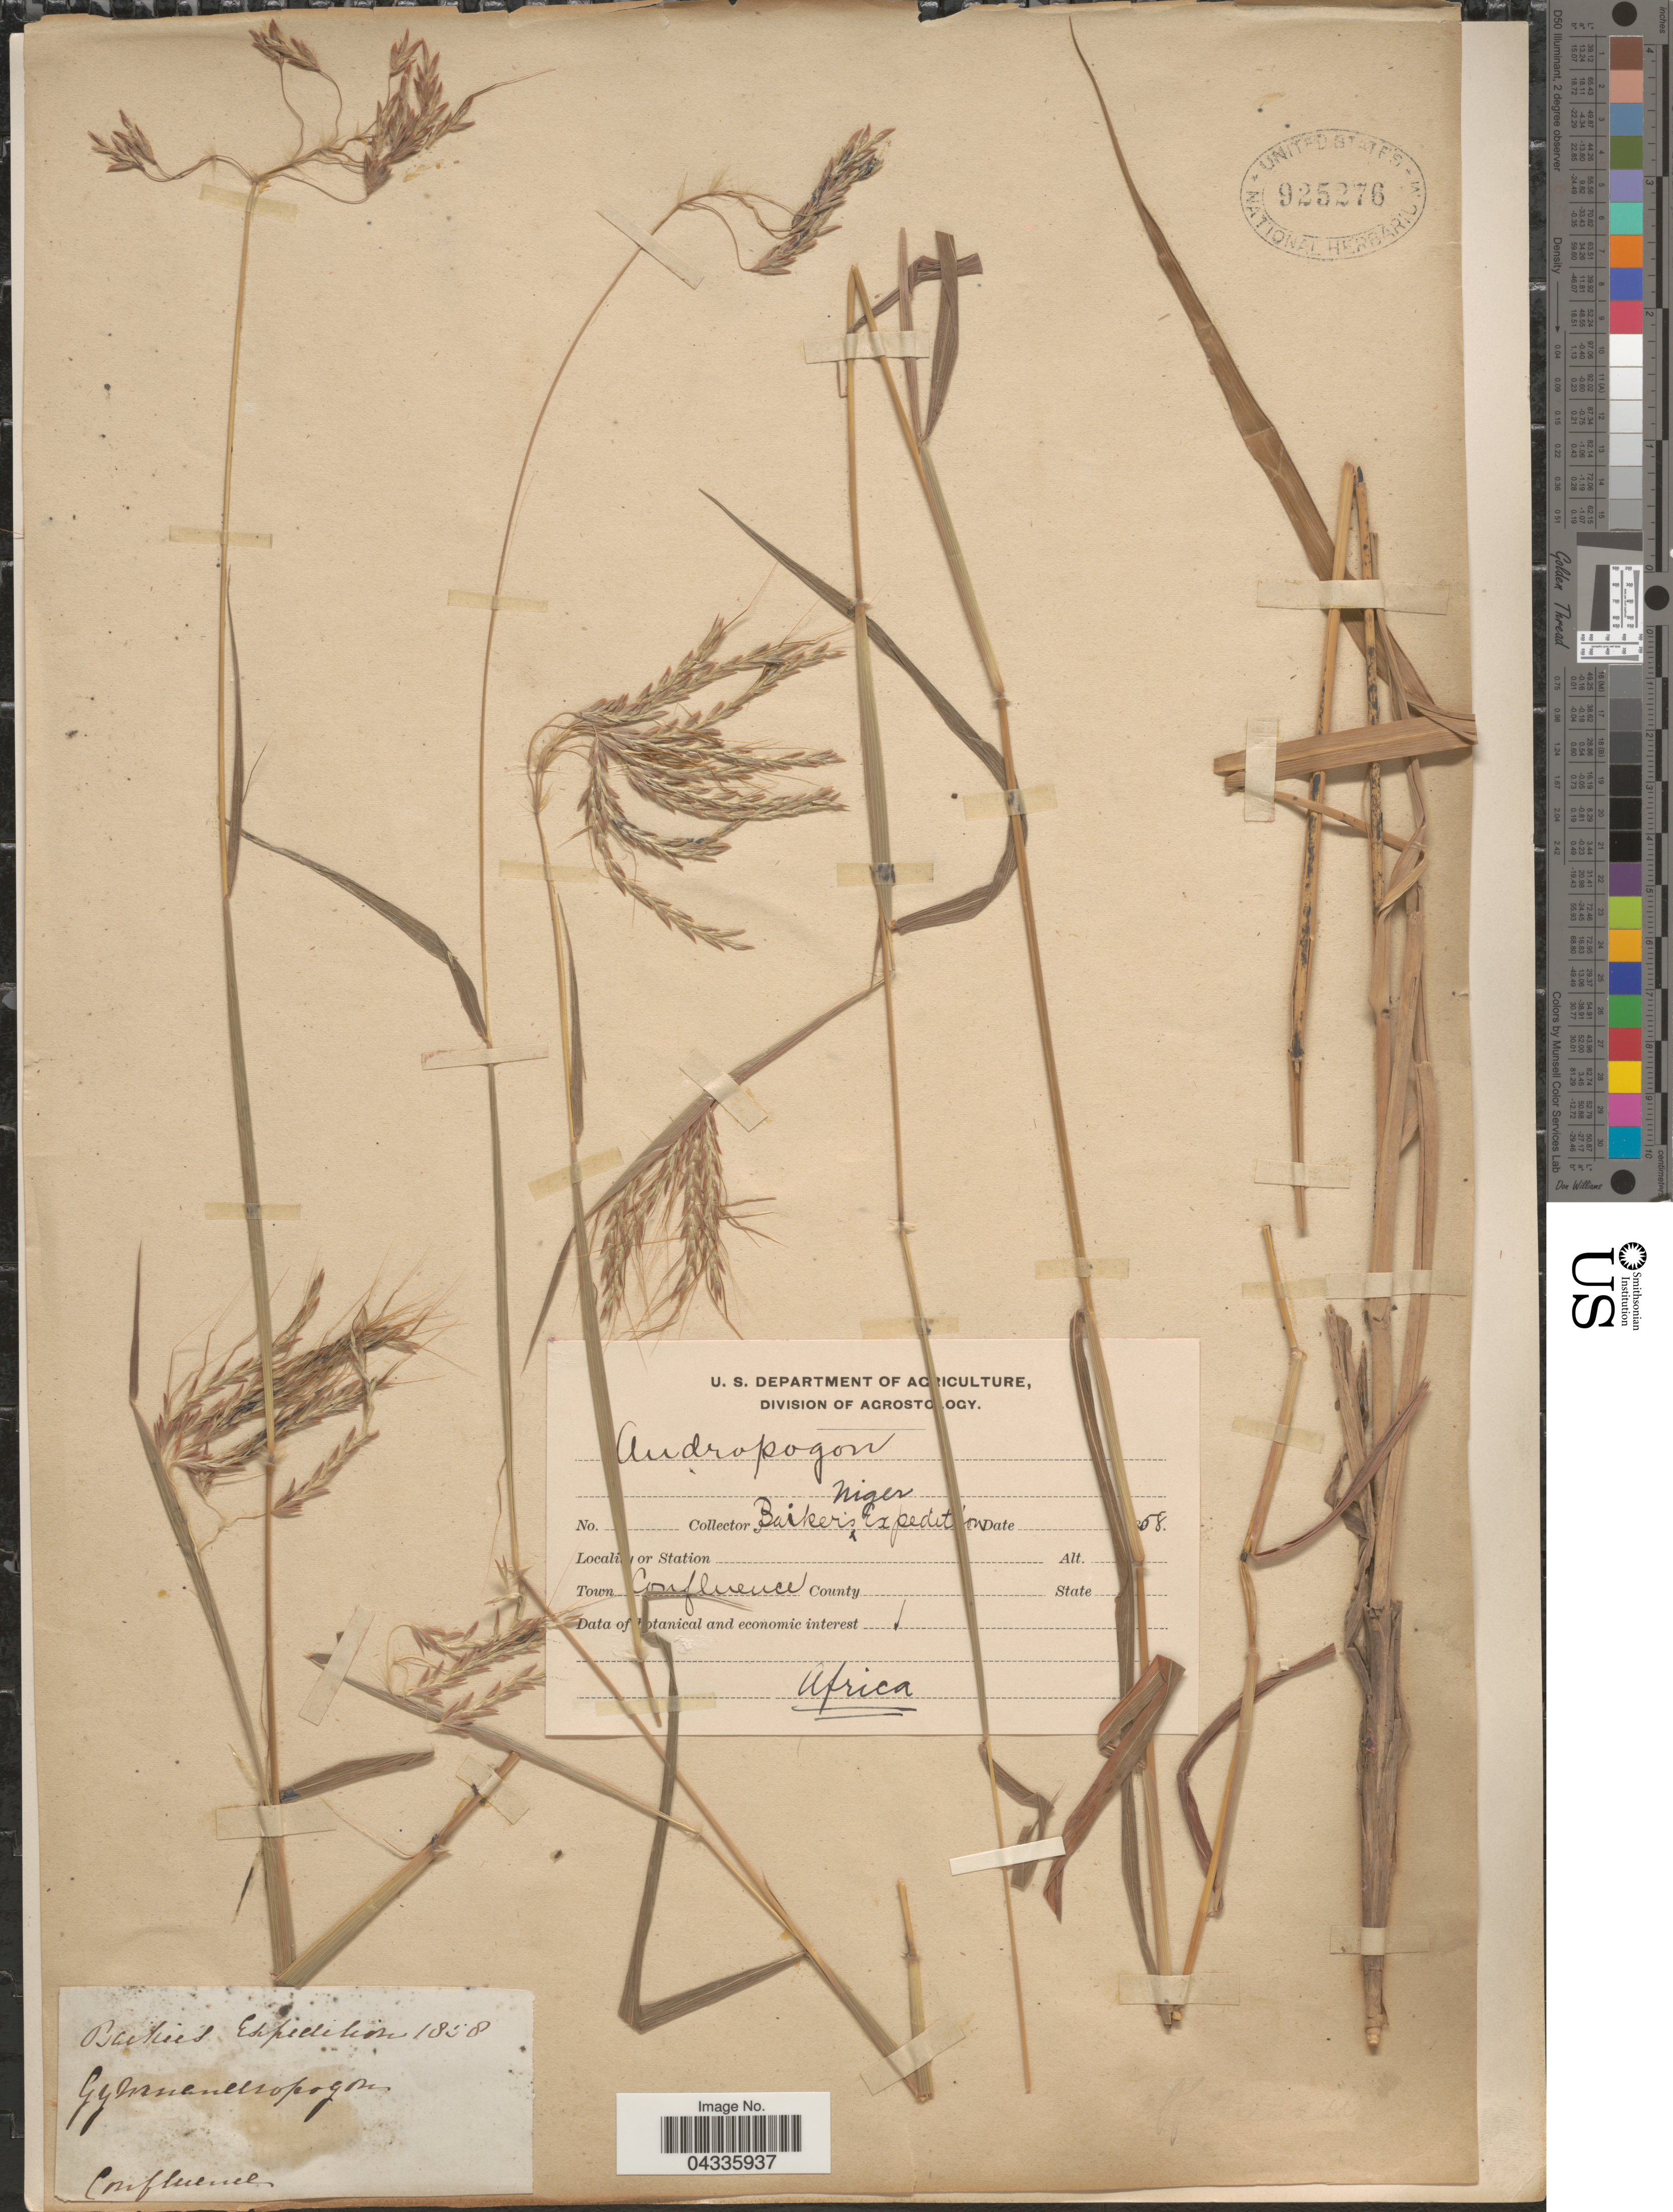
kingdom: Plantae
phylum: Tracheophyta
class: Liliopsida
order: Poales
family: Poaceae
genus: Euclasta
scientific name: Euclasta condylotricha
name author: (Hochst. ex Steud.) Stapf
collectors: Baiker's Niger Expedition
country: Niger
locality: Niger Expedition [unsure placement] Town Confluence. Africa.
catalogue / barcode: US 925276